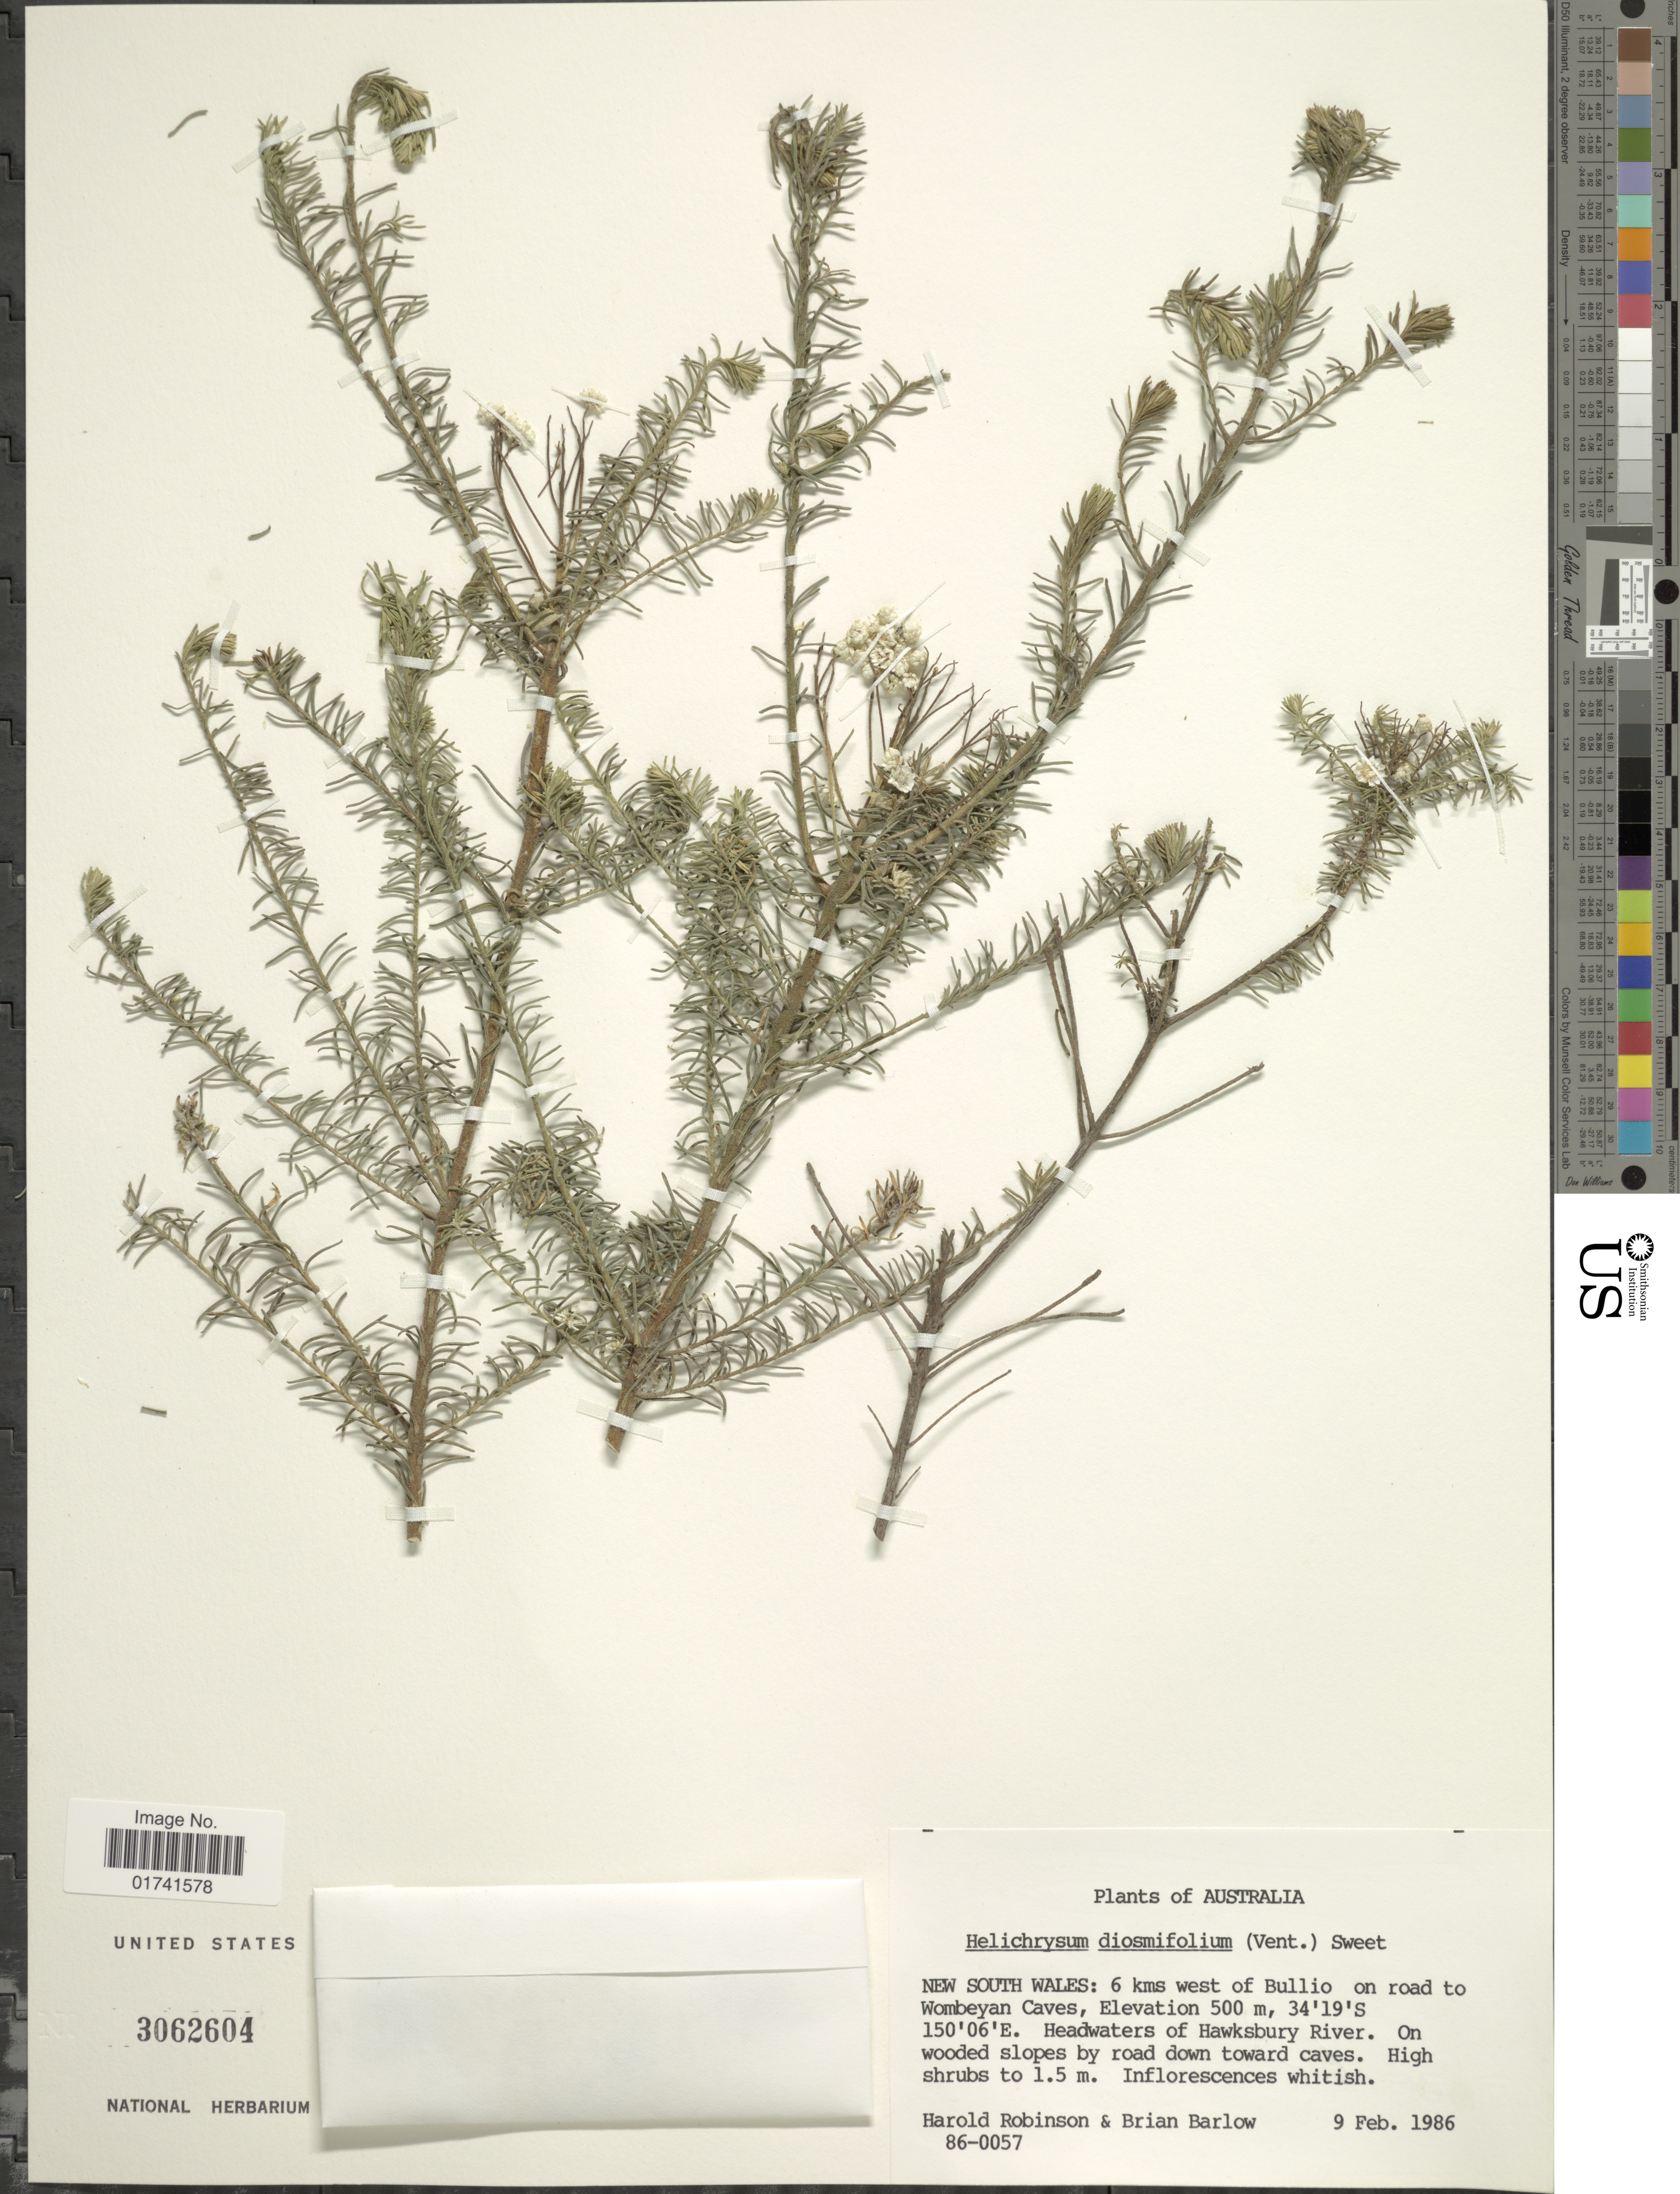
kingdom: Plantae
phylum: Tracheophyta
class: Magnoliopsida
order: Asterales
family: Asteraceae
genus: Ozothamnus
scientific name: Ozothamnus diosmifolius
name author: (Vent.) DC.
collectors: H. Robinson & Barlow, B.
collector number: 86-0057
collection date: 1986-02-09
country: Australia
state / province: New South Wales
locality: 6 kms west of Bulio on road to Wombeyan Caves, Headwaters of Hawksbury River, on wooded slopes by road down toward caves.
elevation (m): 500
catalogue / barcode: US 30626014